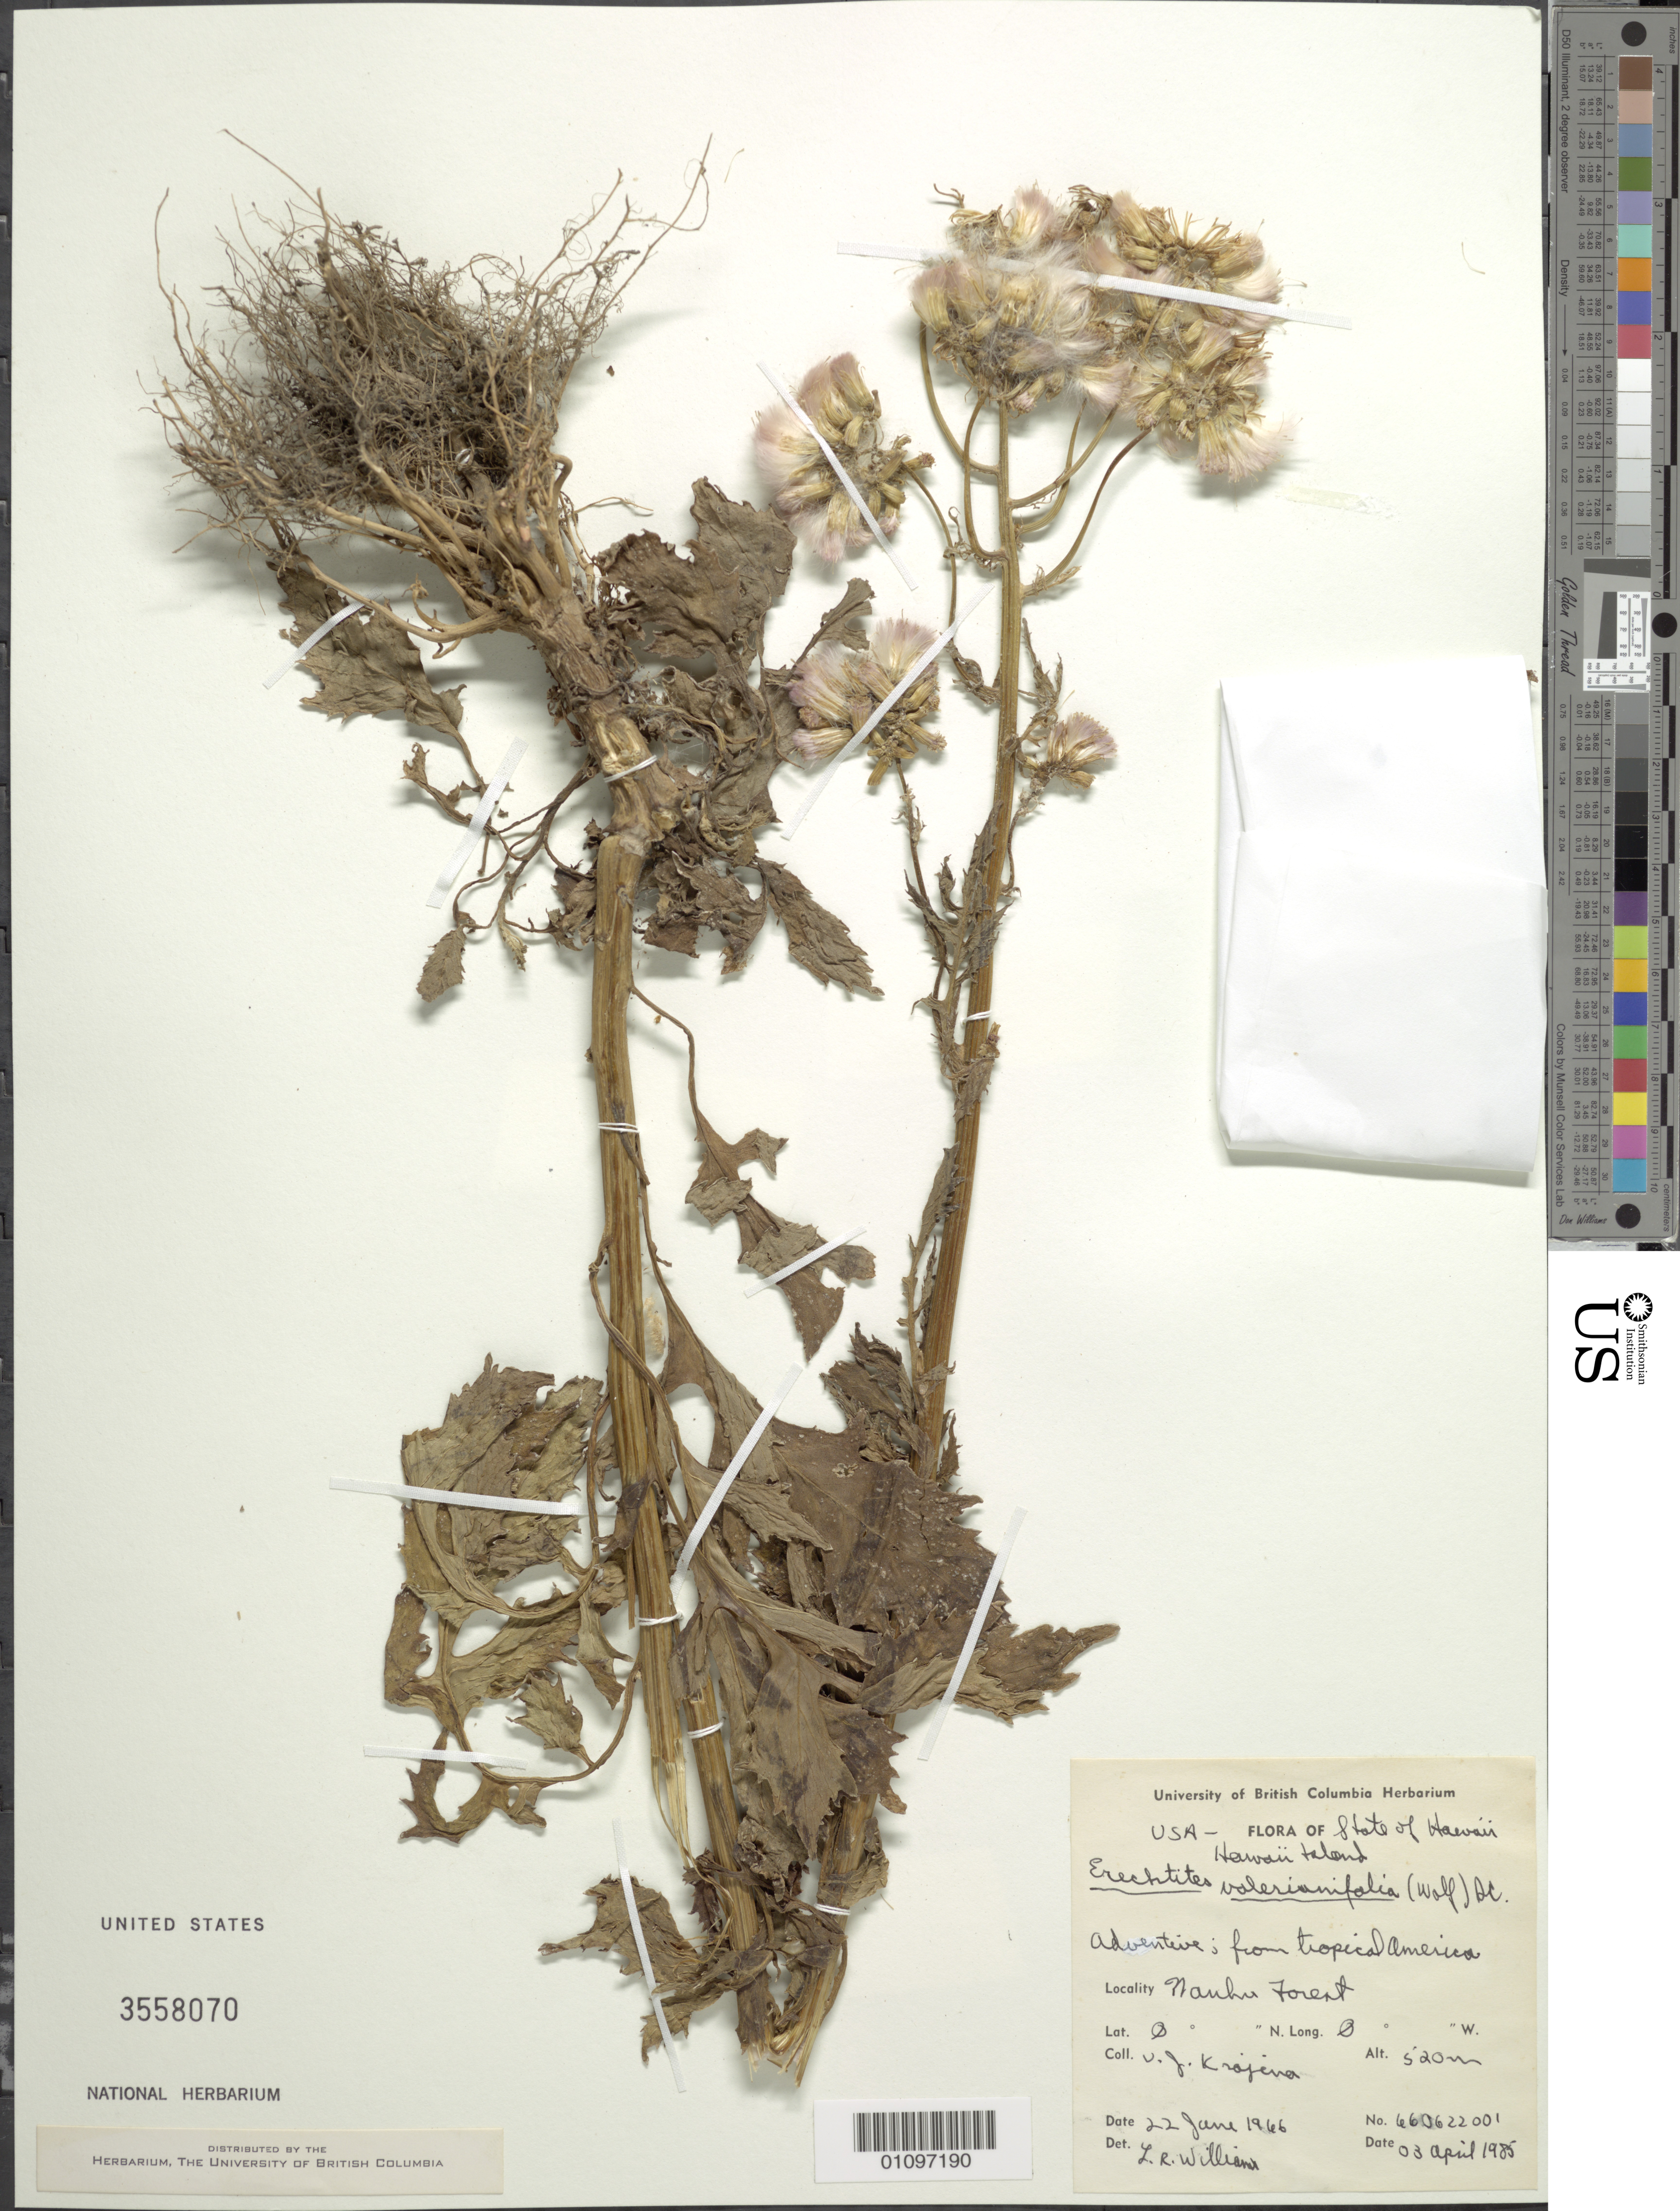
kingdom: Plantae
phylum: Tracheophyta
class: Magnoliopsida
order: Asterales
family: Asteraceae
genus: Erechtites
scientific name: Erechtites valerianifolius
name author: (Link ex Spreng.) DC.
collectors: V. J. Krajina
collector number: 660622001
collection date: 1966-06-22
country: United States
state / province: Hawaii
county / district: Hawaii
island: Hawaii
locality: Naulu Forest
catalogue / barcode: US 3558070